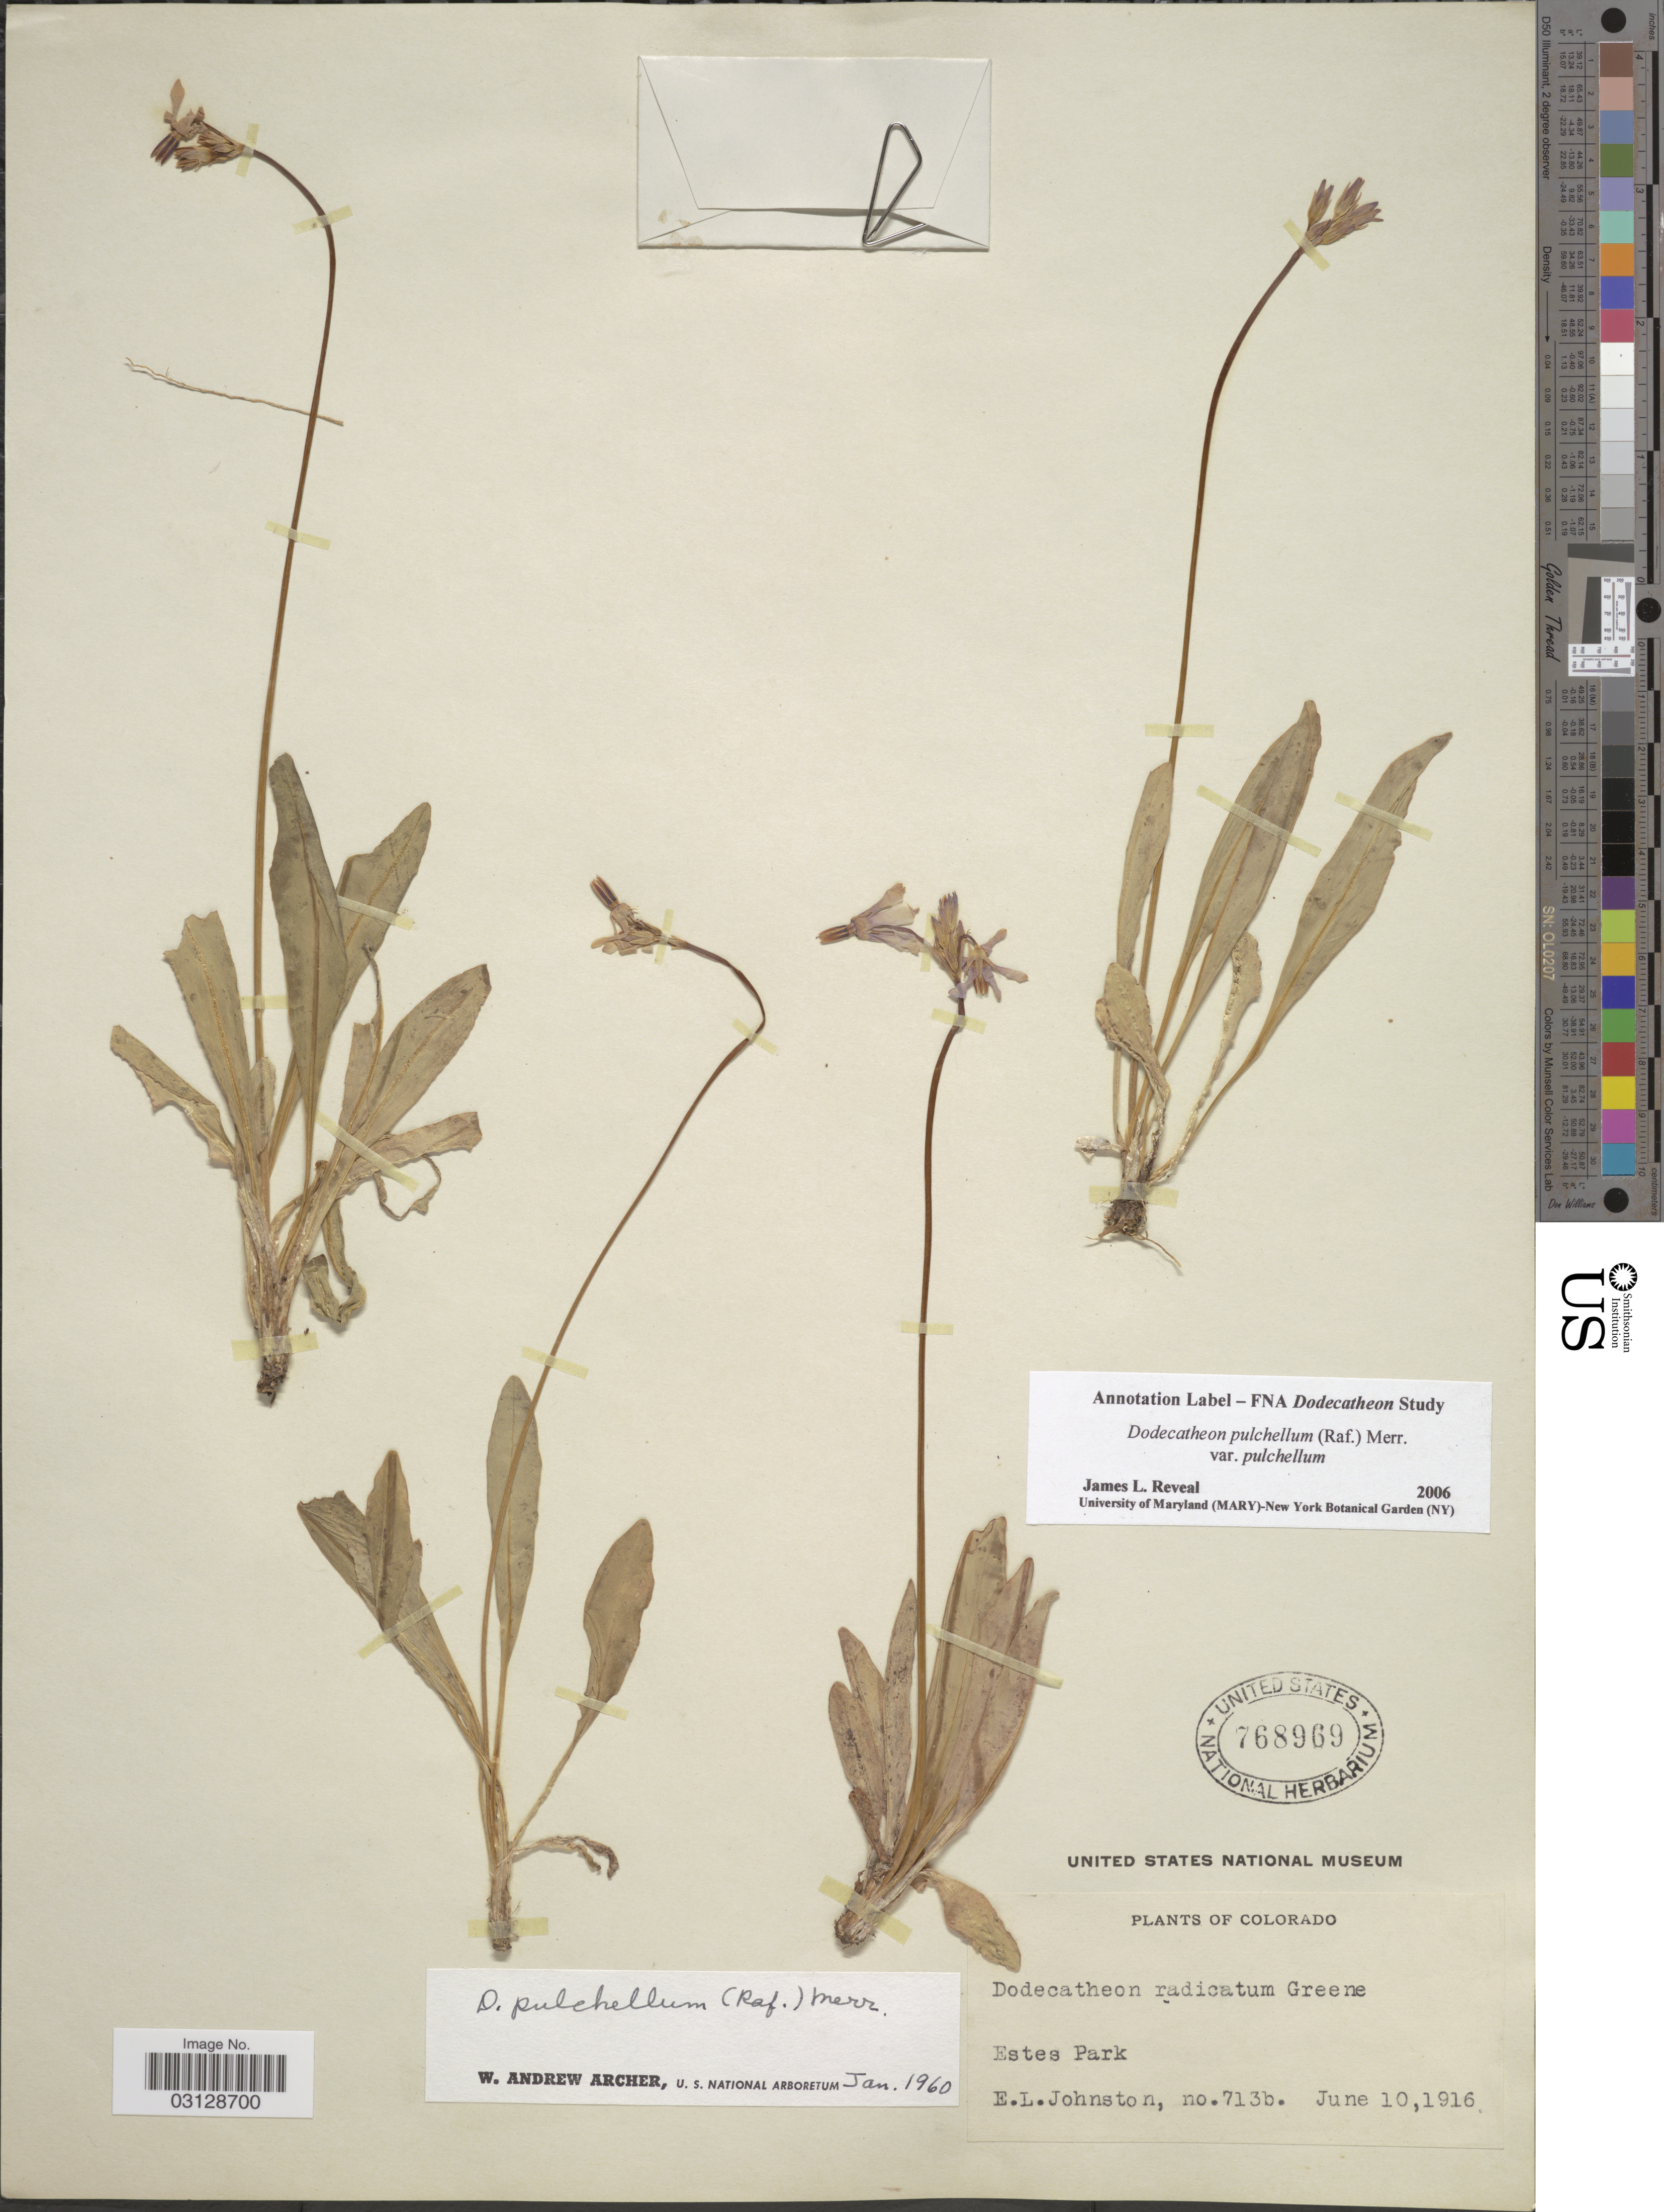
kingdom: Plantae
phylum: Tracheophyta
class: Magnoliopsida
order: Ericales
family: Primulaceae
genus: Dodecatheon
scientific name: Dodecatheon pulchellum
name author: (Raf.) Merr.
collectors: E. L. Johnston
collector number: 713b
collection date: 1916-06-10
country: United States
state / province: Colorado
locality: Estes Park.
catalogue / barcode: US 768969